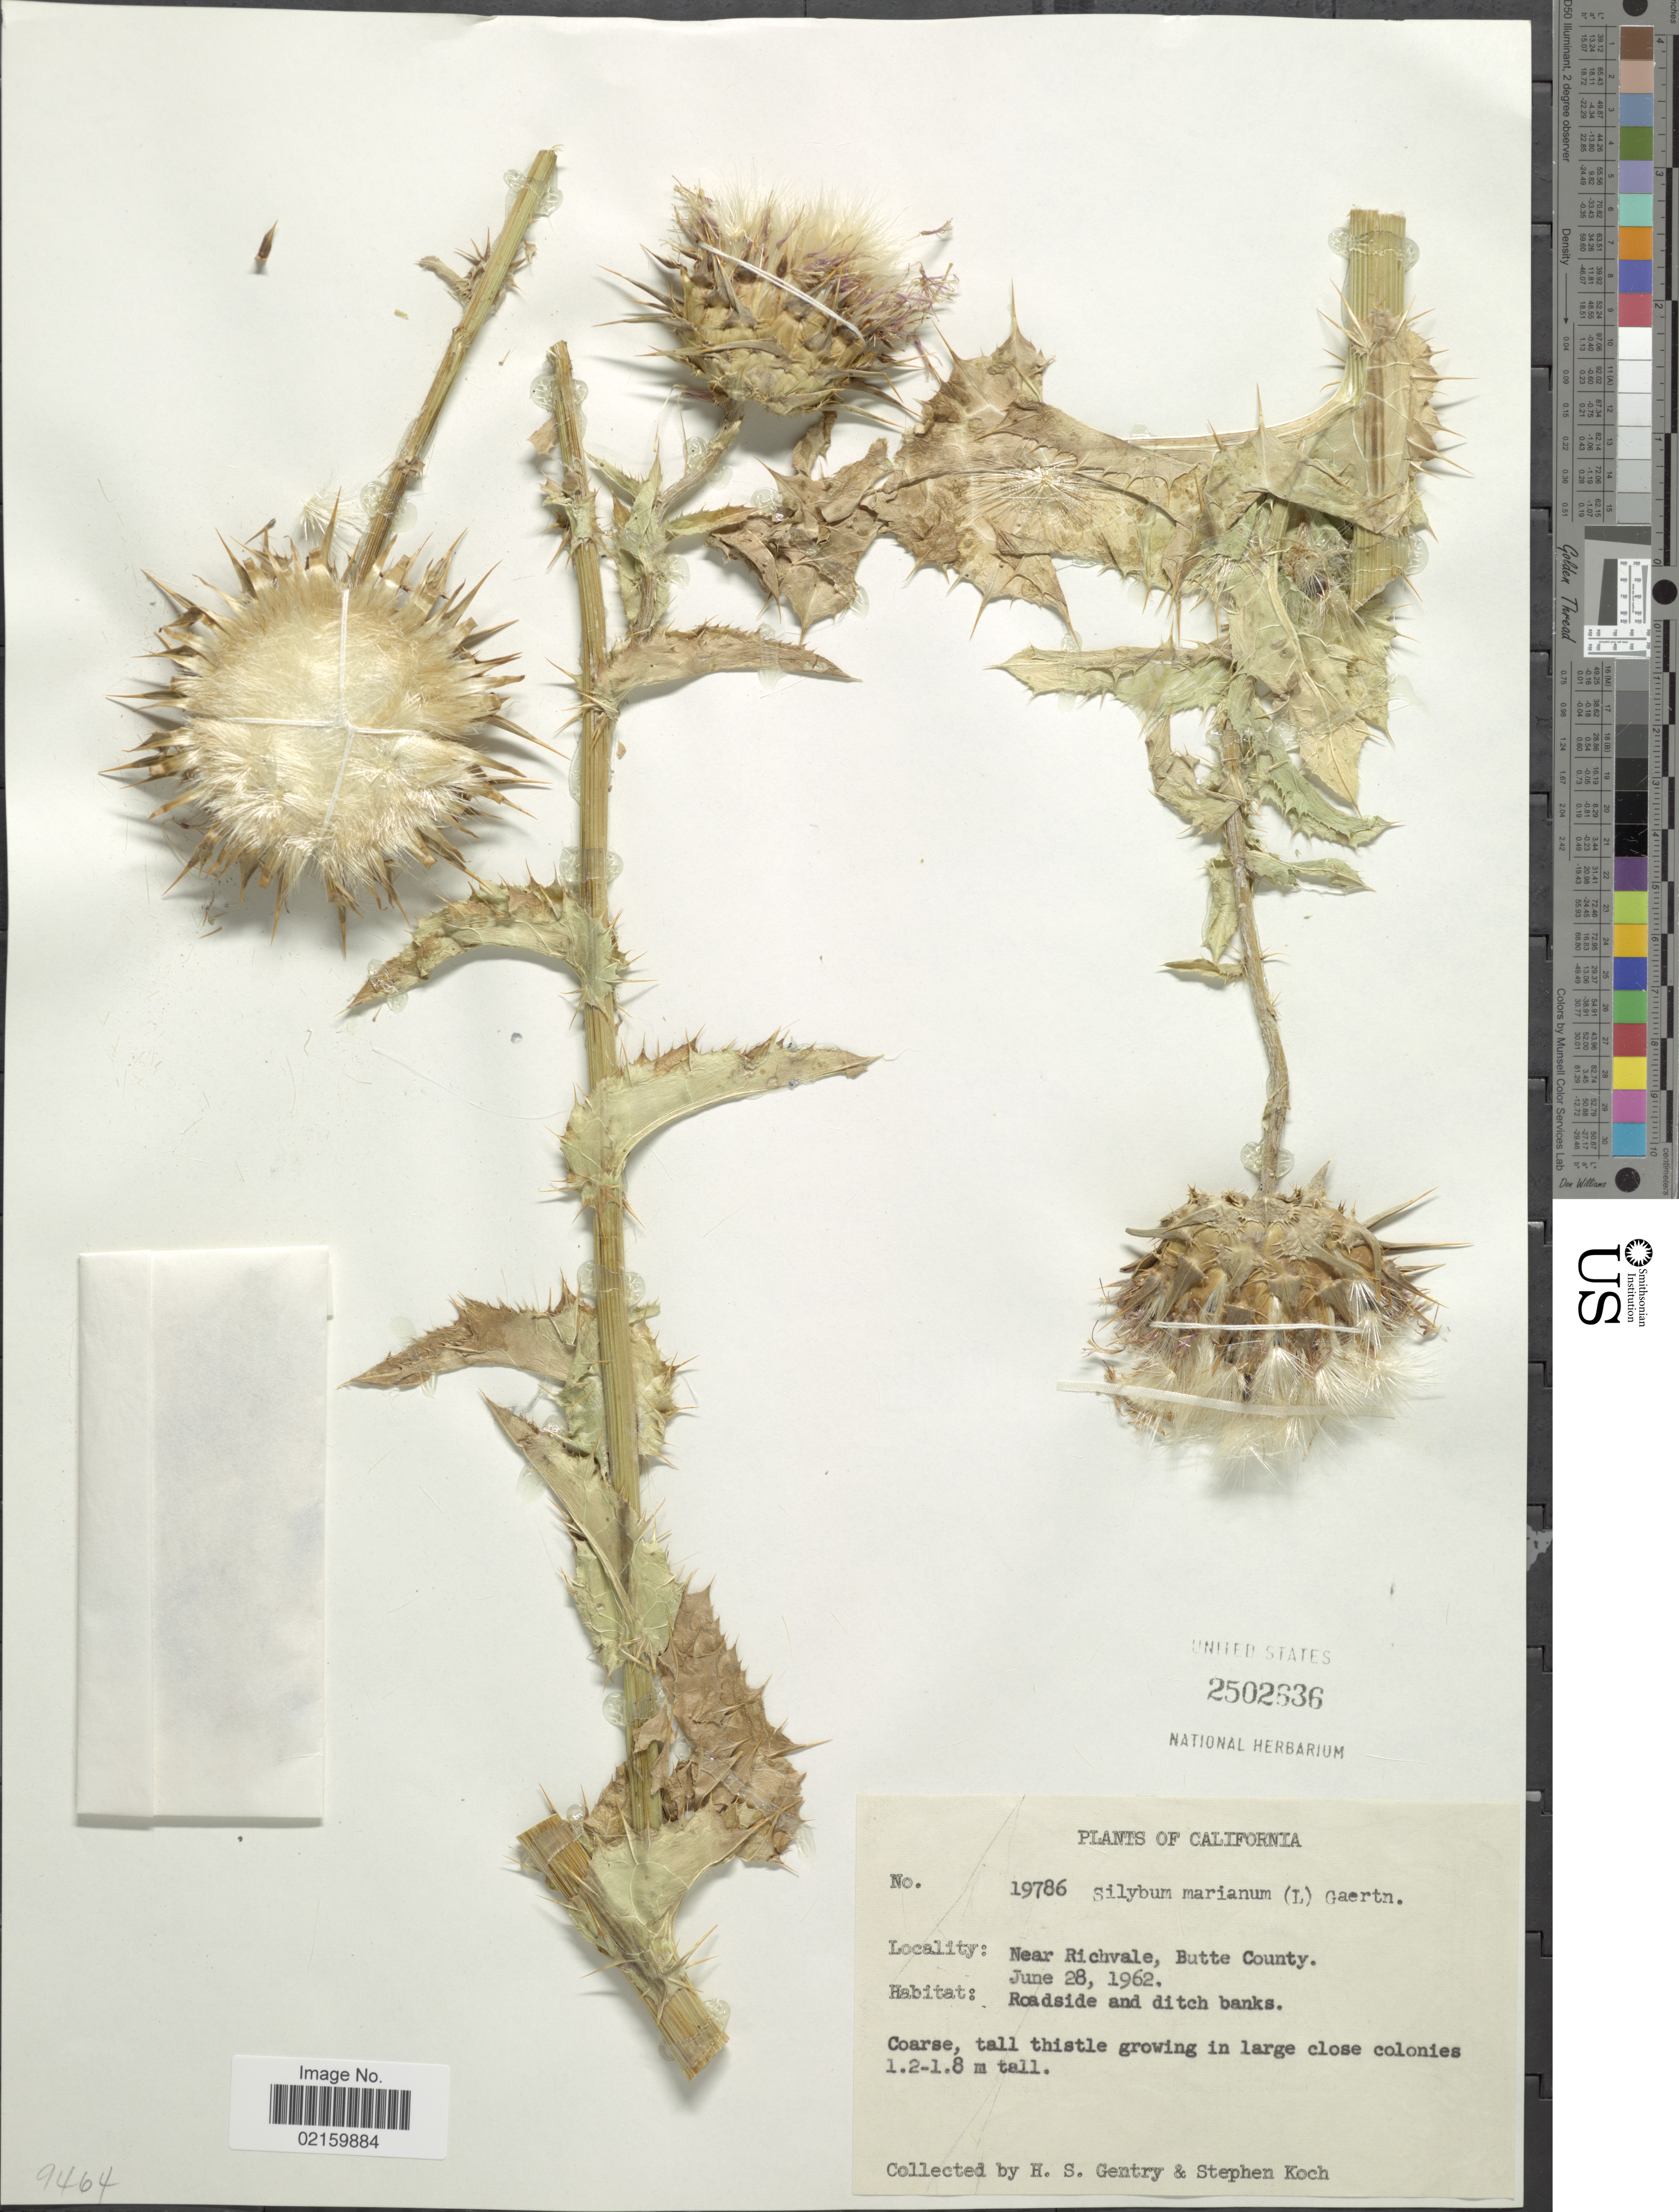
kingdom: Plantae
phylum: Tracheophyta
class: Magnoliopsida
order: Asterales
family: Asteraceae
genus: Silybum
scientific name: Silybum marianum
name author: (L.) Gaertn.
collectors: H. S. Gentry & S. D. Koch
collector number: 19786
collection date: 1962-06-28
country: United States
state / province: California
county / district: Butte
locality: California, near Richvale, Butte County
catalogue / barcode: US 2502636